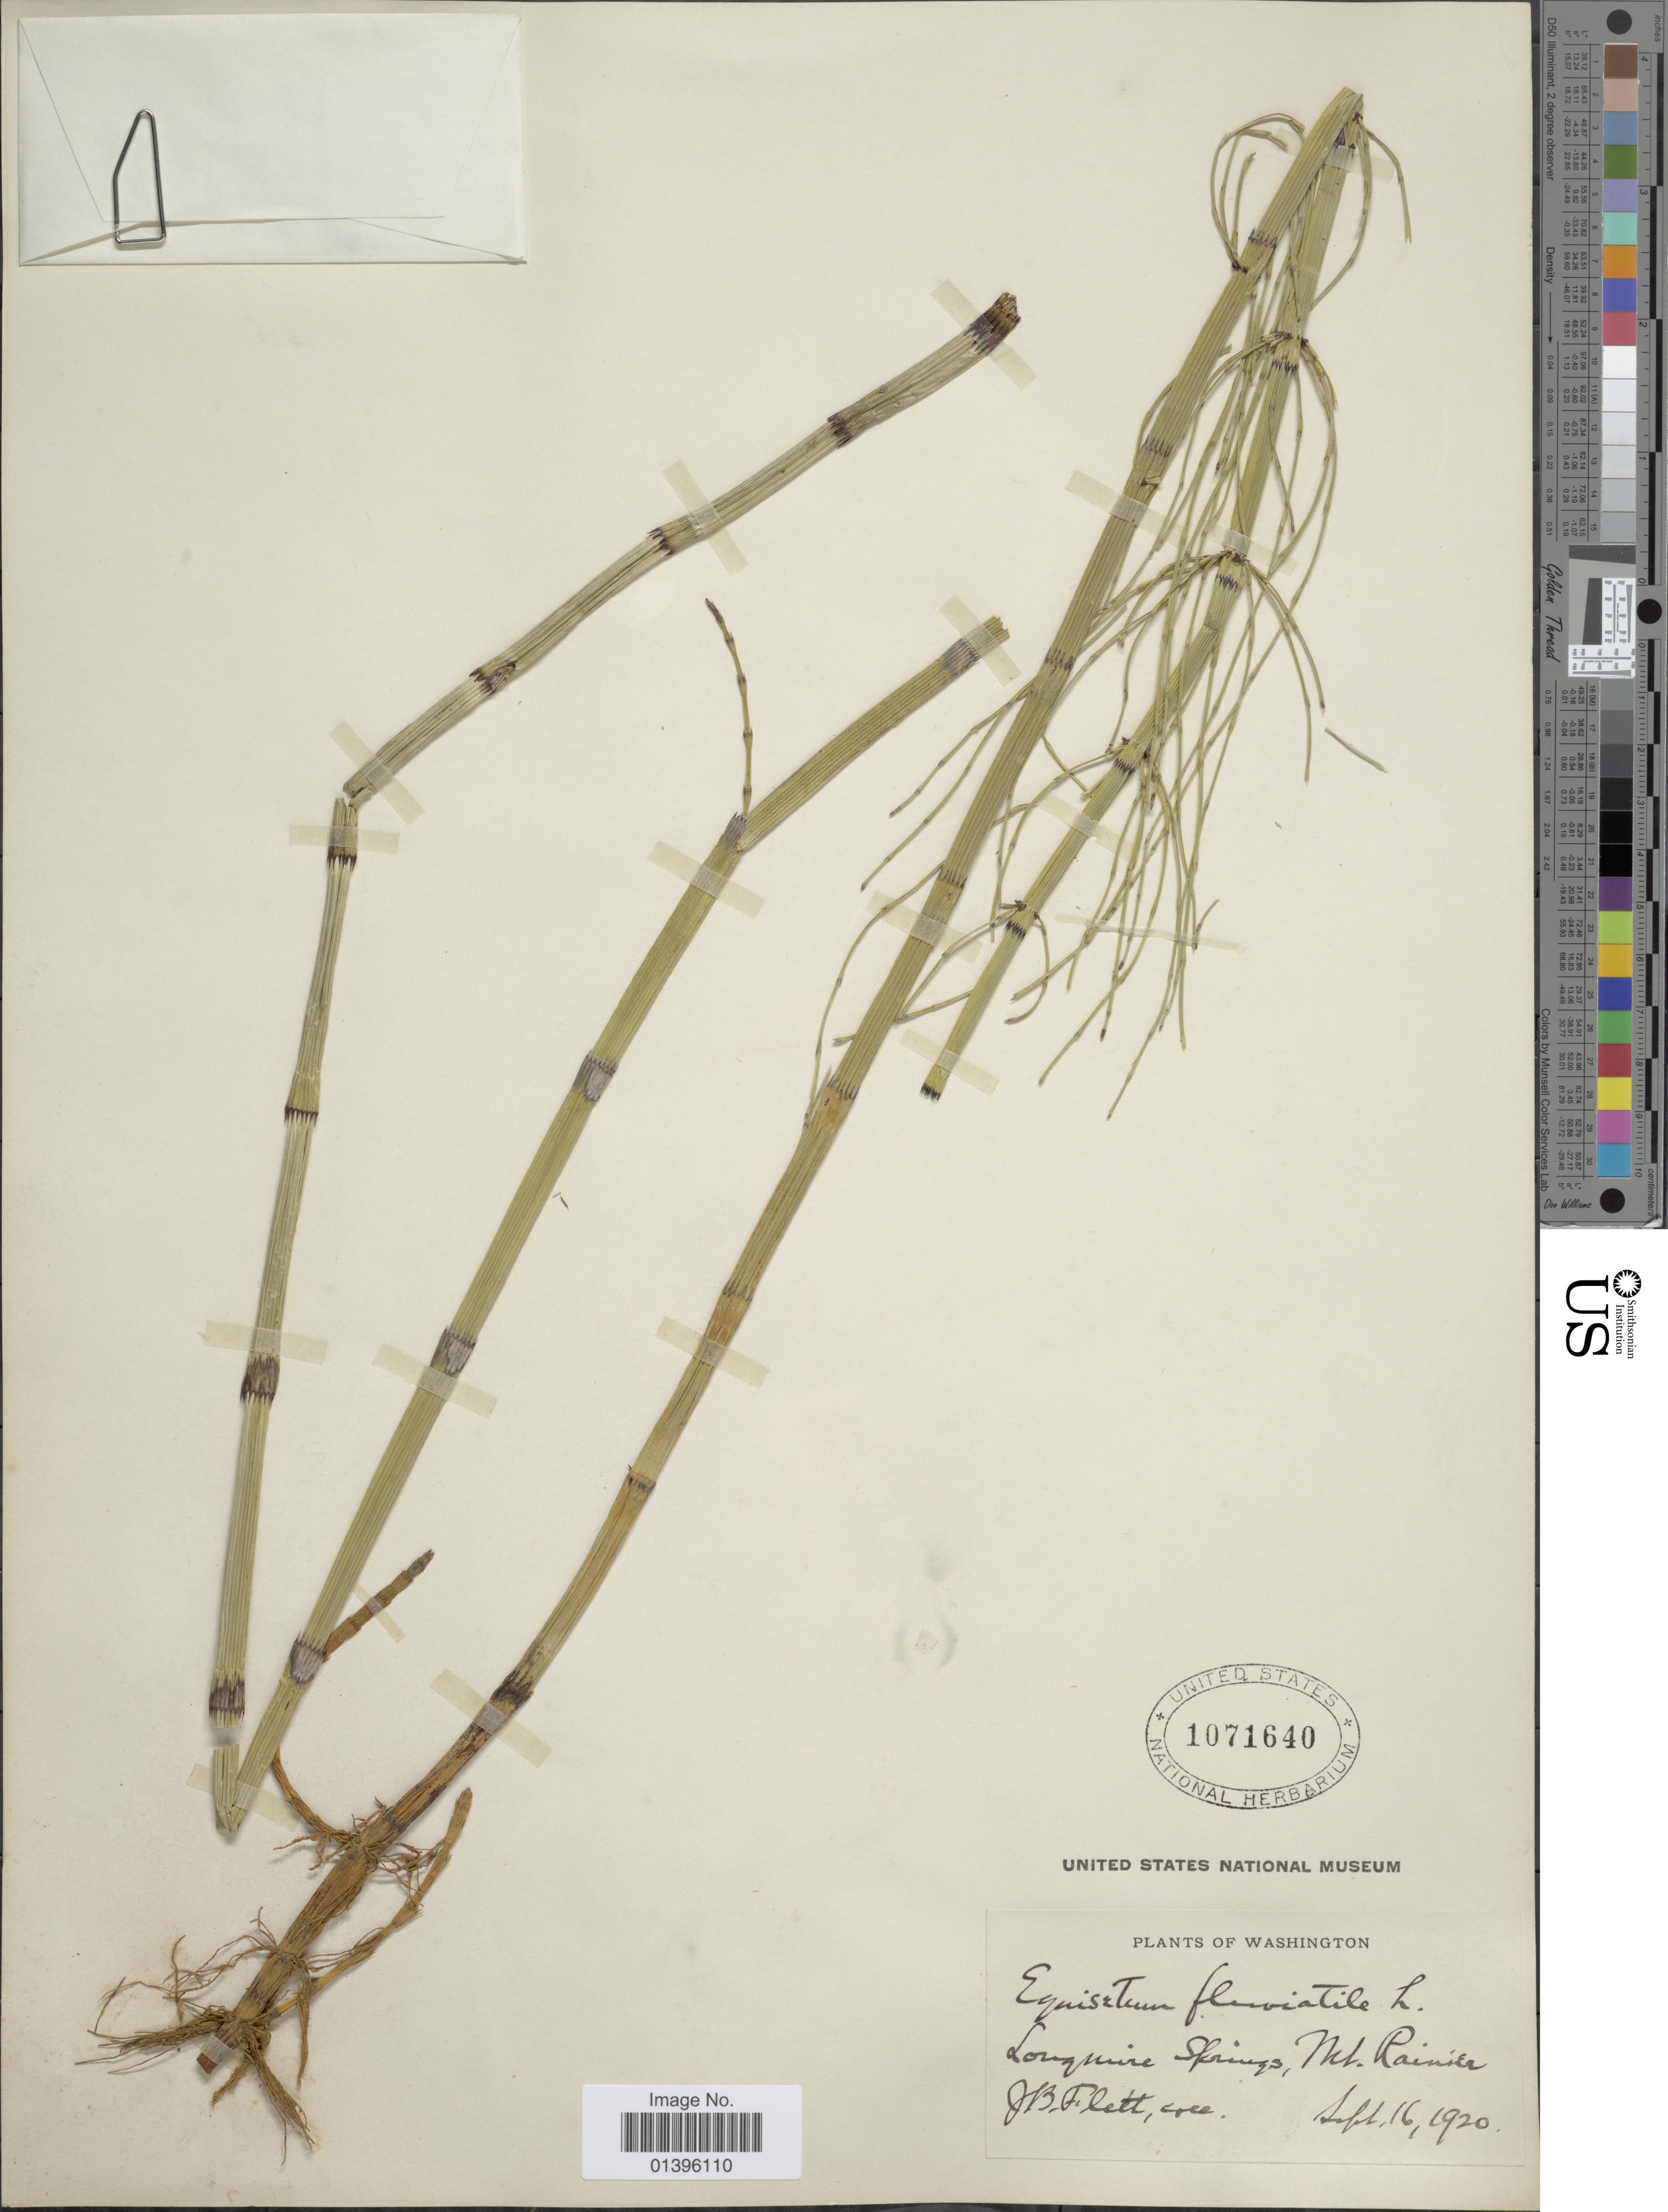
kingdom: Plantae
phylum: Tracheophyta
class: Polypodiopsida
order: Equisetales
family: Equisetaceae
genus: Equisetum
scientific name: Equisetum fluviatile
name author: L.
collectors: J. Flett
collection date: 1920-09-16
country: United States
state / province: Washington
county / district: Pierce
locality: Longnure Springs, Mt. Rainier.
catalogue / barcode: US 1071640